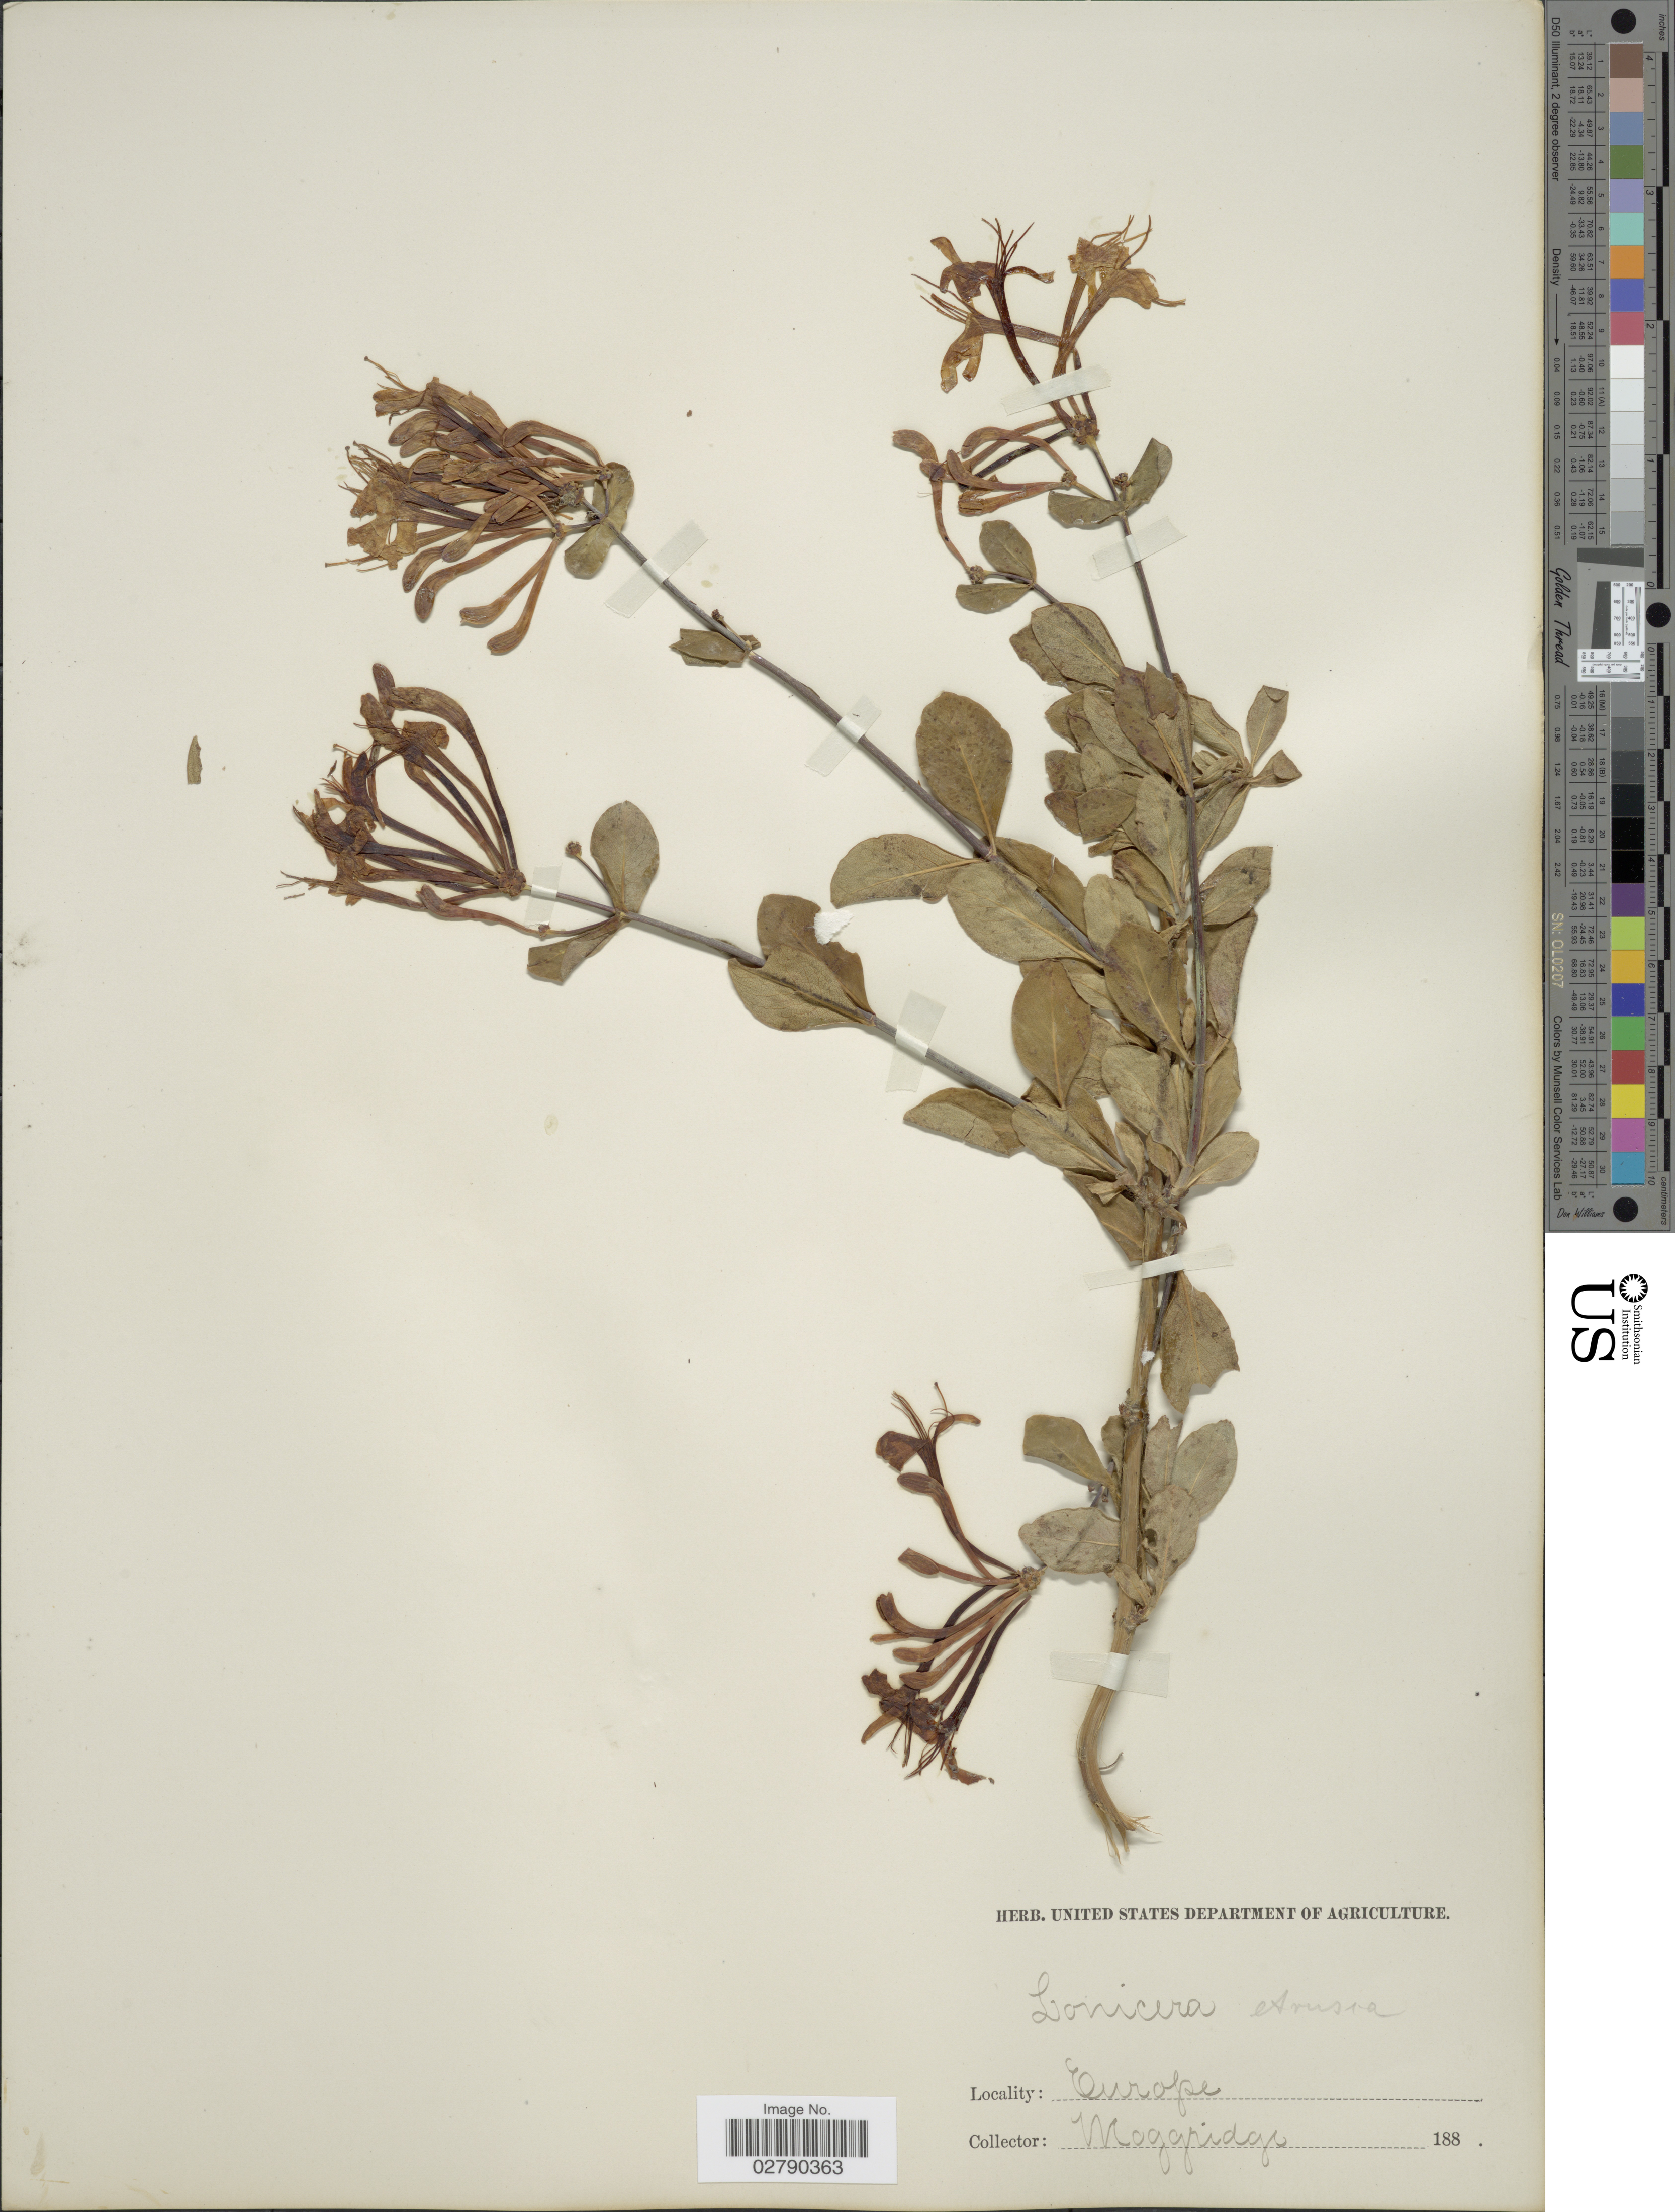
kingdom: Plantae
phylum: Tracheophyta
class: Magnoliopsida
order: Dipsacales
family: Caprifoliaceae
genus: Lonicera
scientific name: Lonicera etrusca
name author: Santi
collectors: Moggridge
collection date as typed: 188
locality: Europe